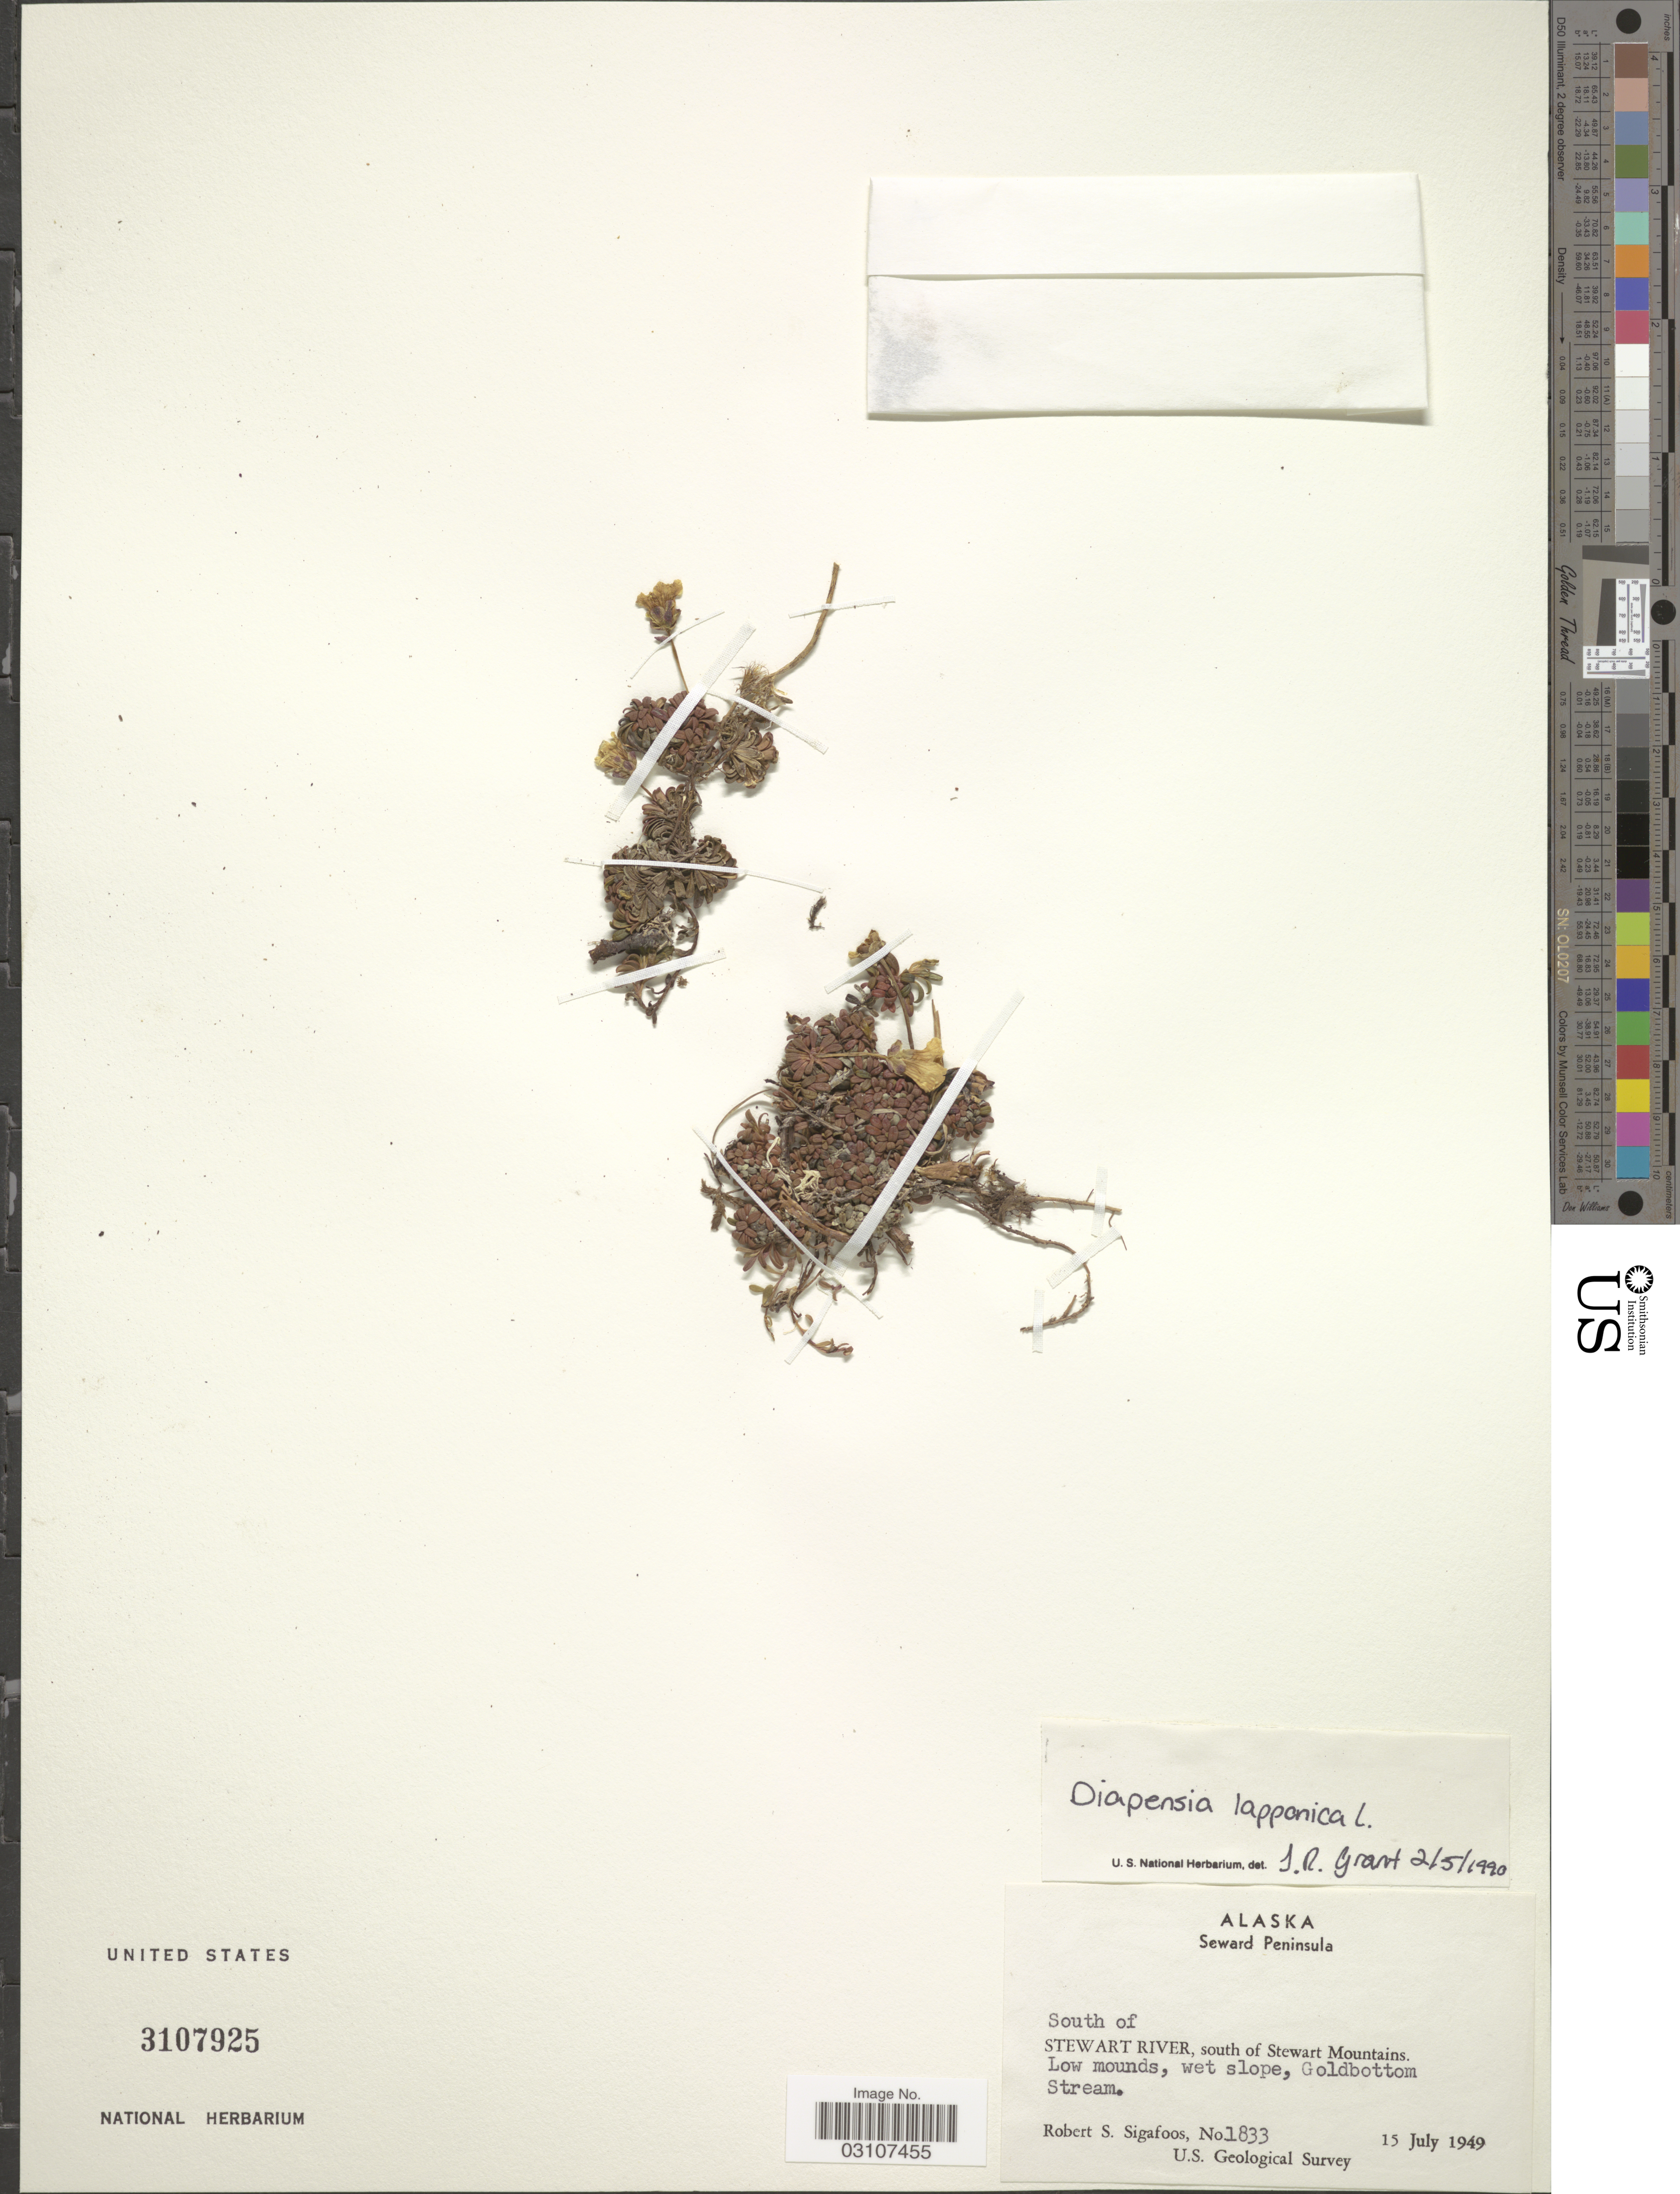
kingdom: Plantae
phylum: Tracheophyta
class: Magnoliopsida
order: Ericales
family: Diapensiaceae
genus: Diapensia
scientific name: Diapensia lapponica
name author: L.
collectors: R. Sigafoos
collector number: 1833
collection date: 1949-07-15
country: United States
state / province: Alaska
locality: Seward Peninsula. South of Stewart River, south of Stewart Mountains. Low mounds, wet slope, Goldbottom Stream.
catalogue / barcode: US 3107925